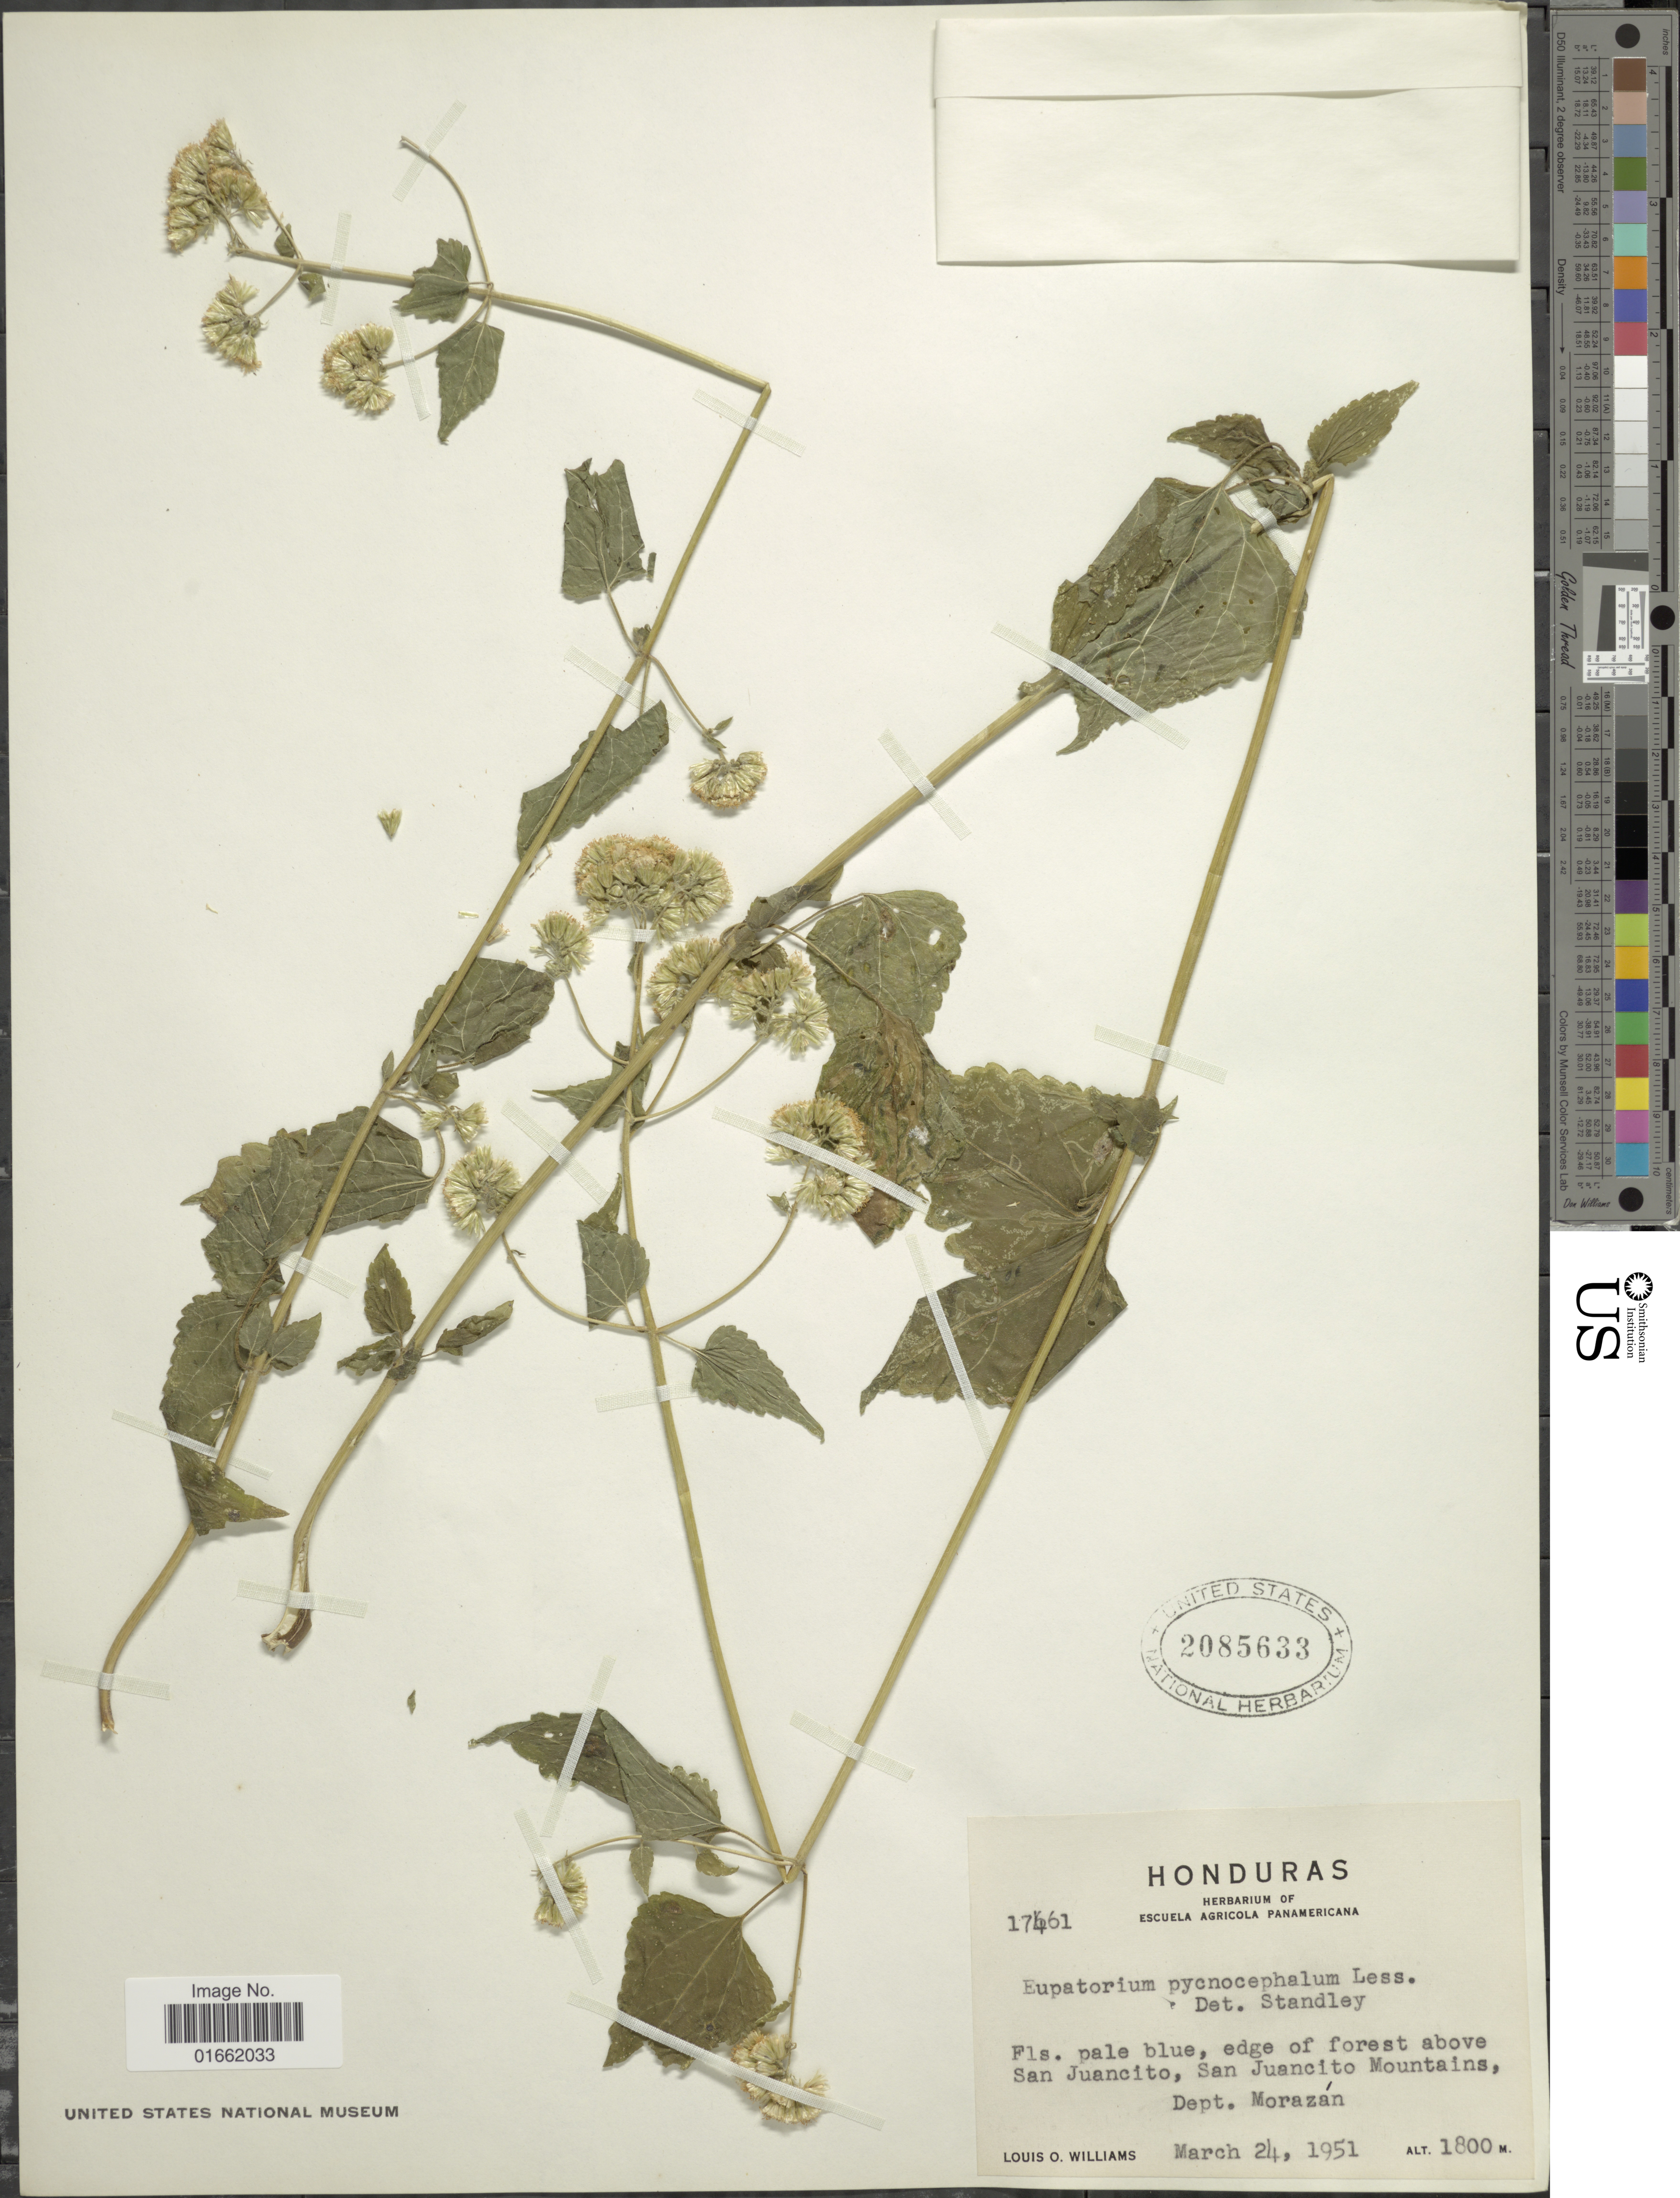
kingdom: Plantae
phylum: Tracheophyta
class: Magnoliopsida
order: Asterales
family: Asteraceae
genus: Fleischmannia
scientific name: Fleischmannia pycnocephaloides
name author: (B.L. Rob.) R.M. King & H. Rob.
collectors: L. O. Williams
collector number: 17461*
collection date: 1951-03-24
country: Honduras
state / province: Fco. Morazán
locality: Edge of forest above San Juancito, San Juancito Mountains, Dept. Morazán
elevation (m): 1800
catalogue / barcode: US 2085633